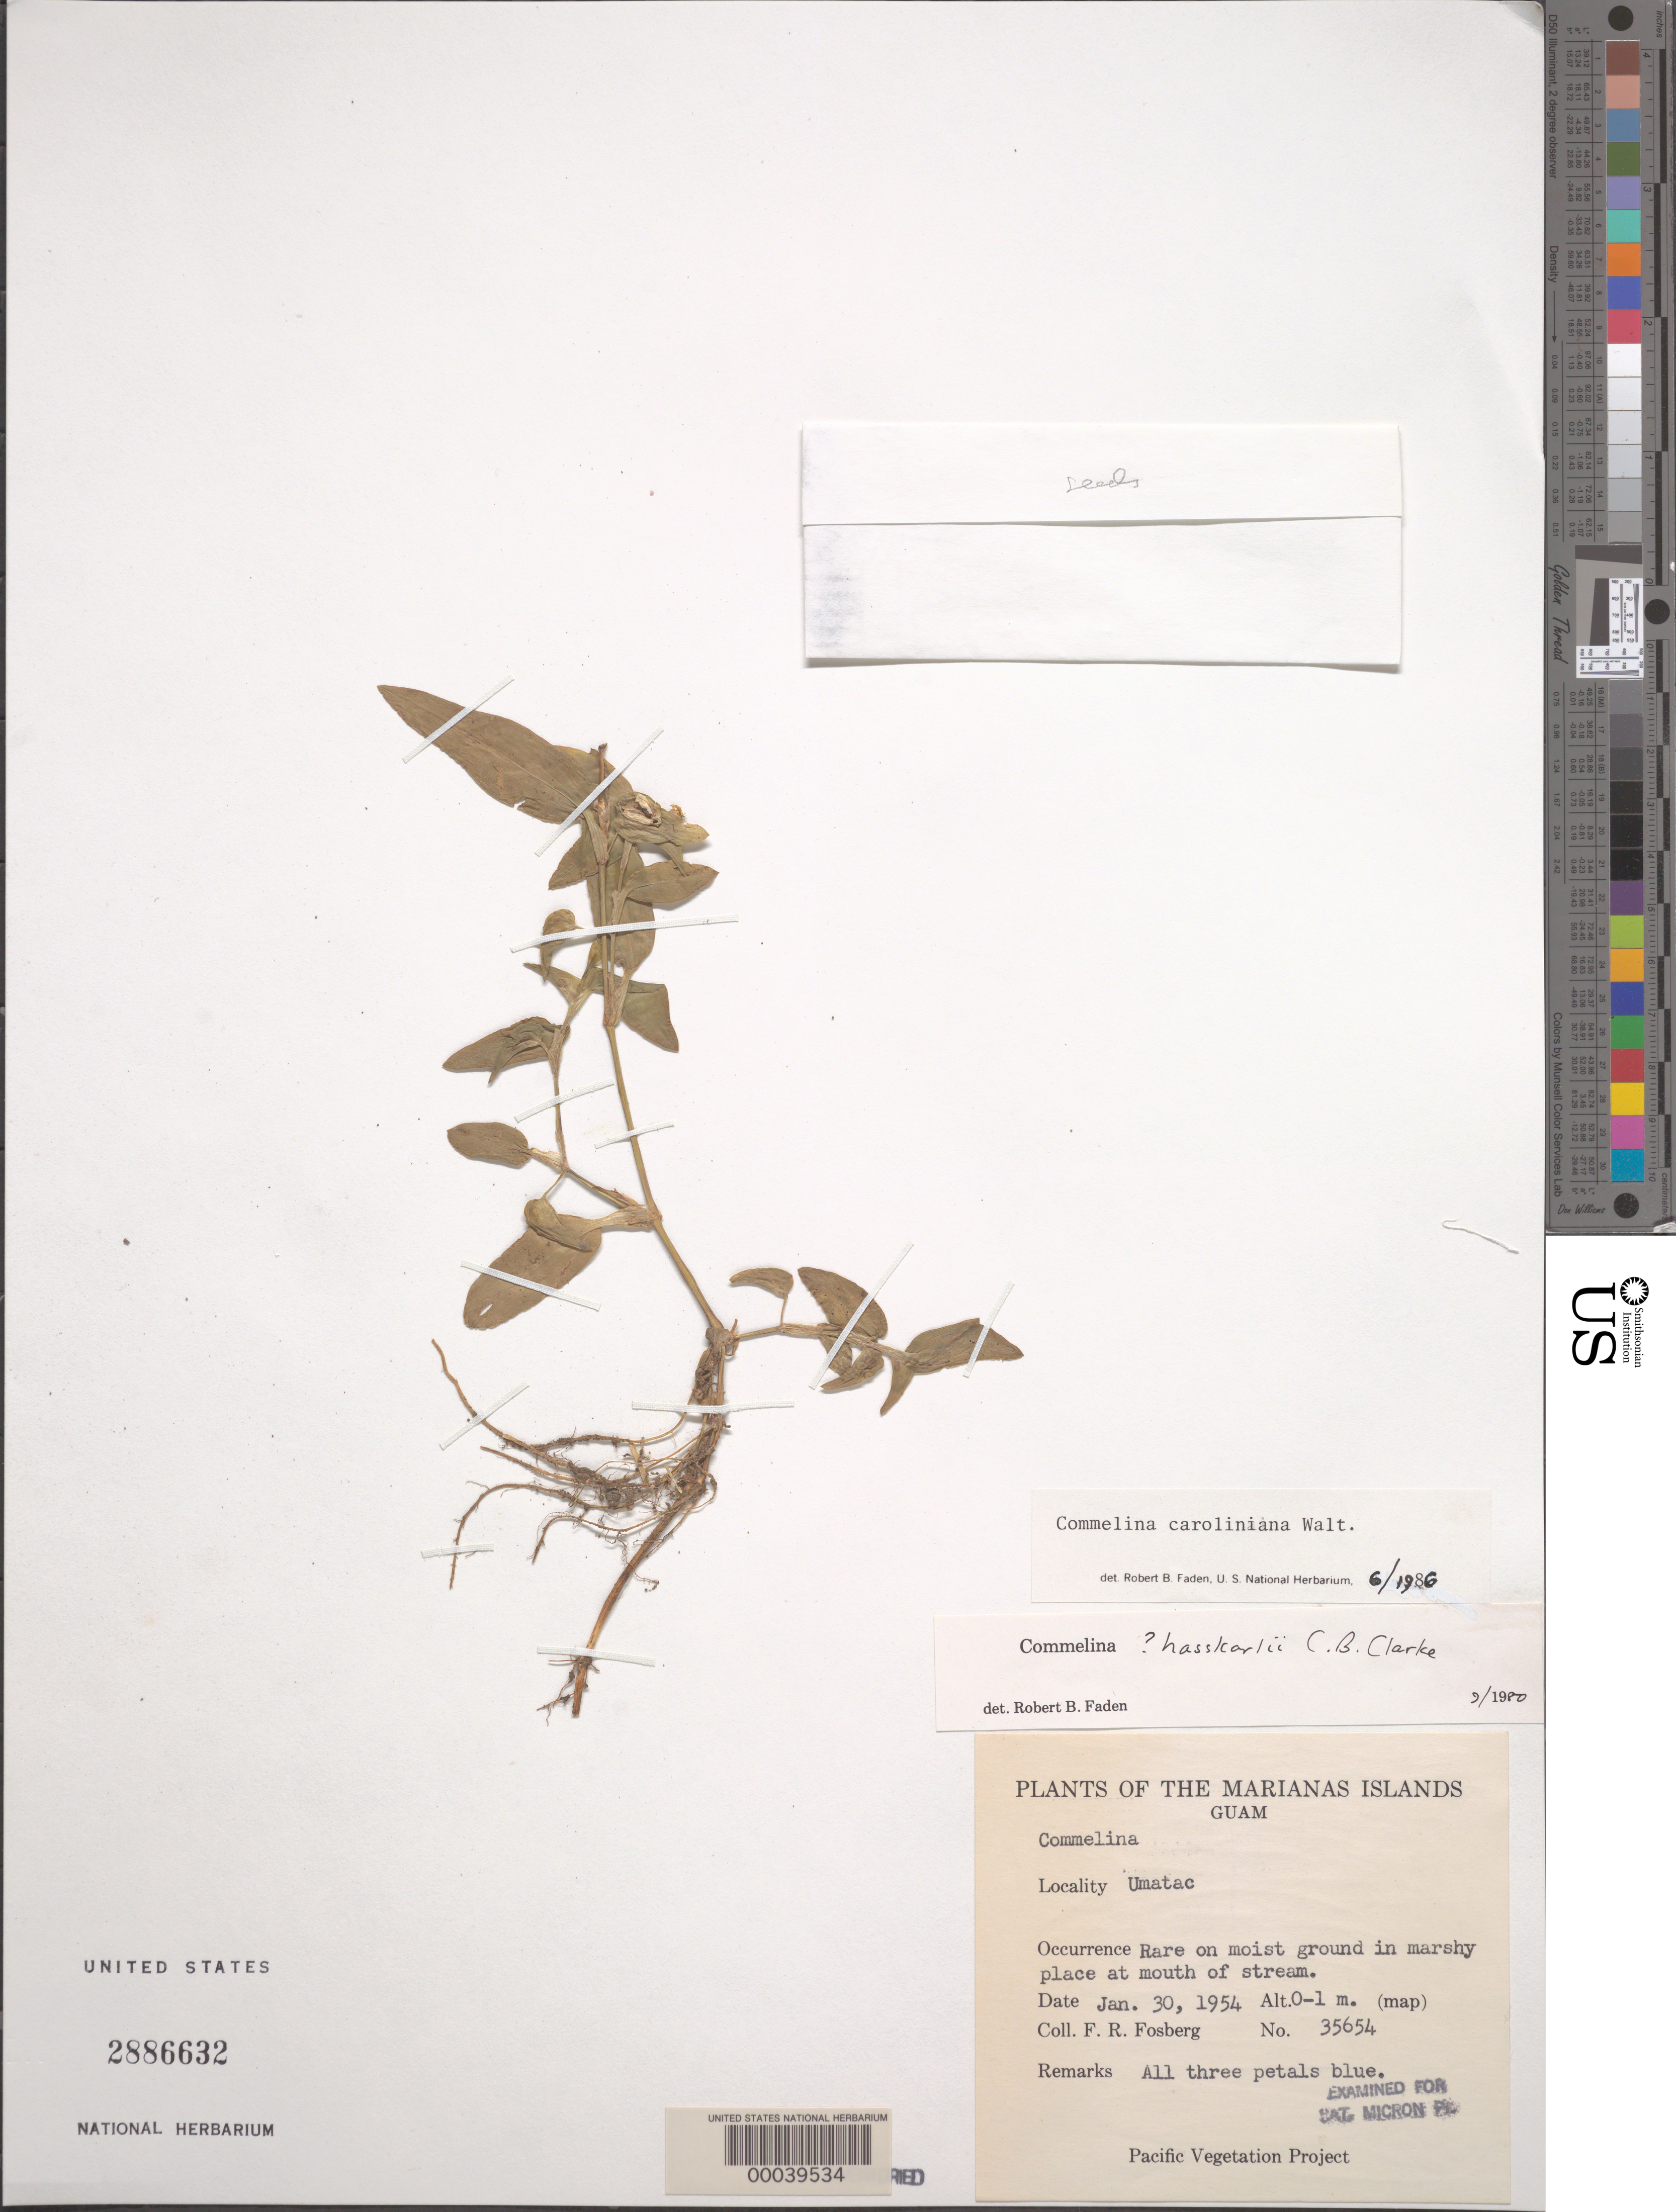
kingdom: Plantae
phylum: Tracheophyta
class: Liliopsida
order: Commelinales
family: Commelinaceae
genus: Commelina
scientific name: Commelina caroliniana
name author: Walter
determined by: Faden, Robert B., (US), Smithsonian Institution - National Museum of Natural History (UNITED STATES)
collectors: F. R. Fosberg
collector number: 35654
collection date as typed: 30 Jan 1954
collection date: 1954-01-30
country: Guam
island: Guam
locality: Umatac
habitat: Marsh at stream mouth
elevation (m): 0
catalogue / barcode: US 2886632